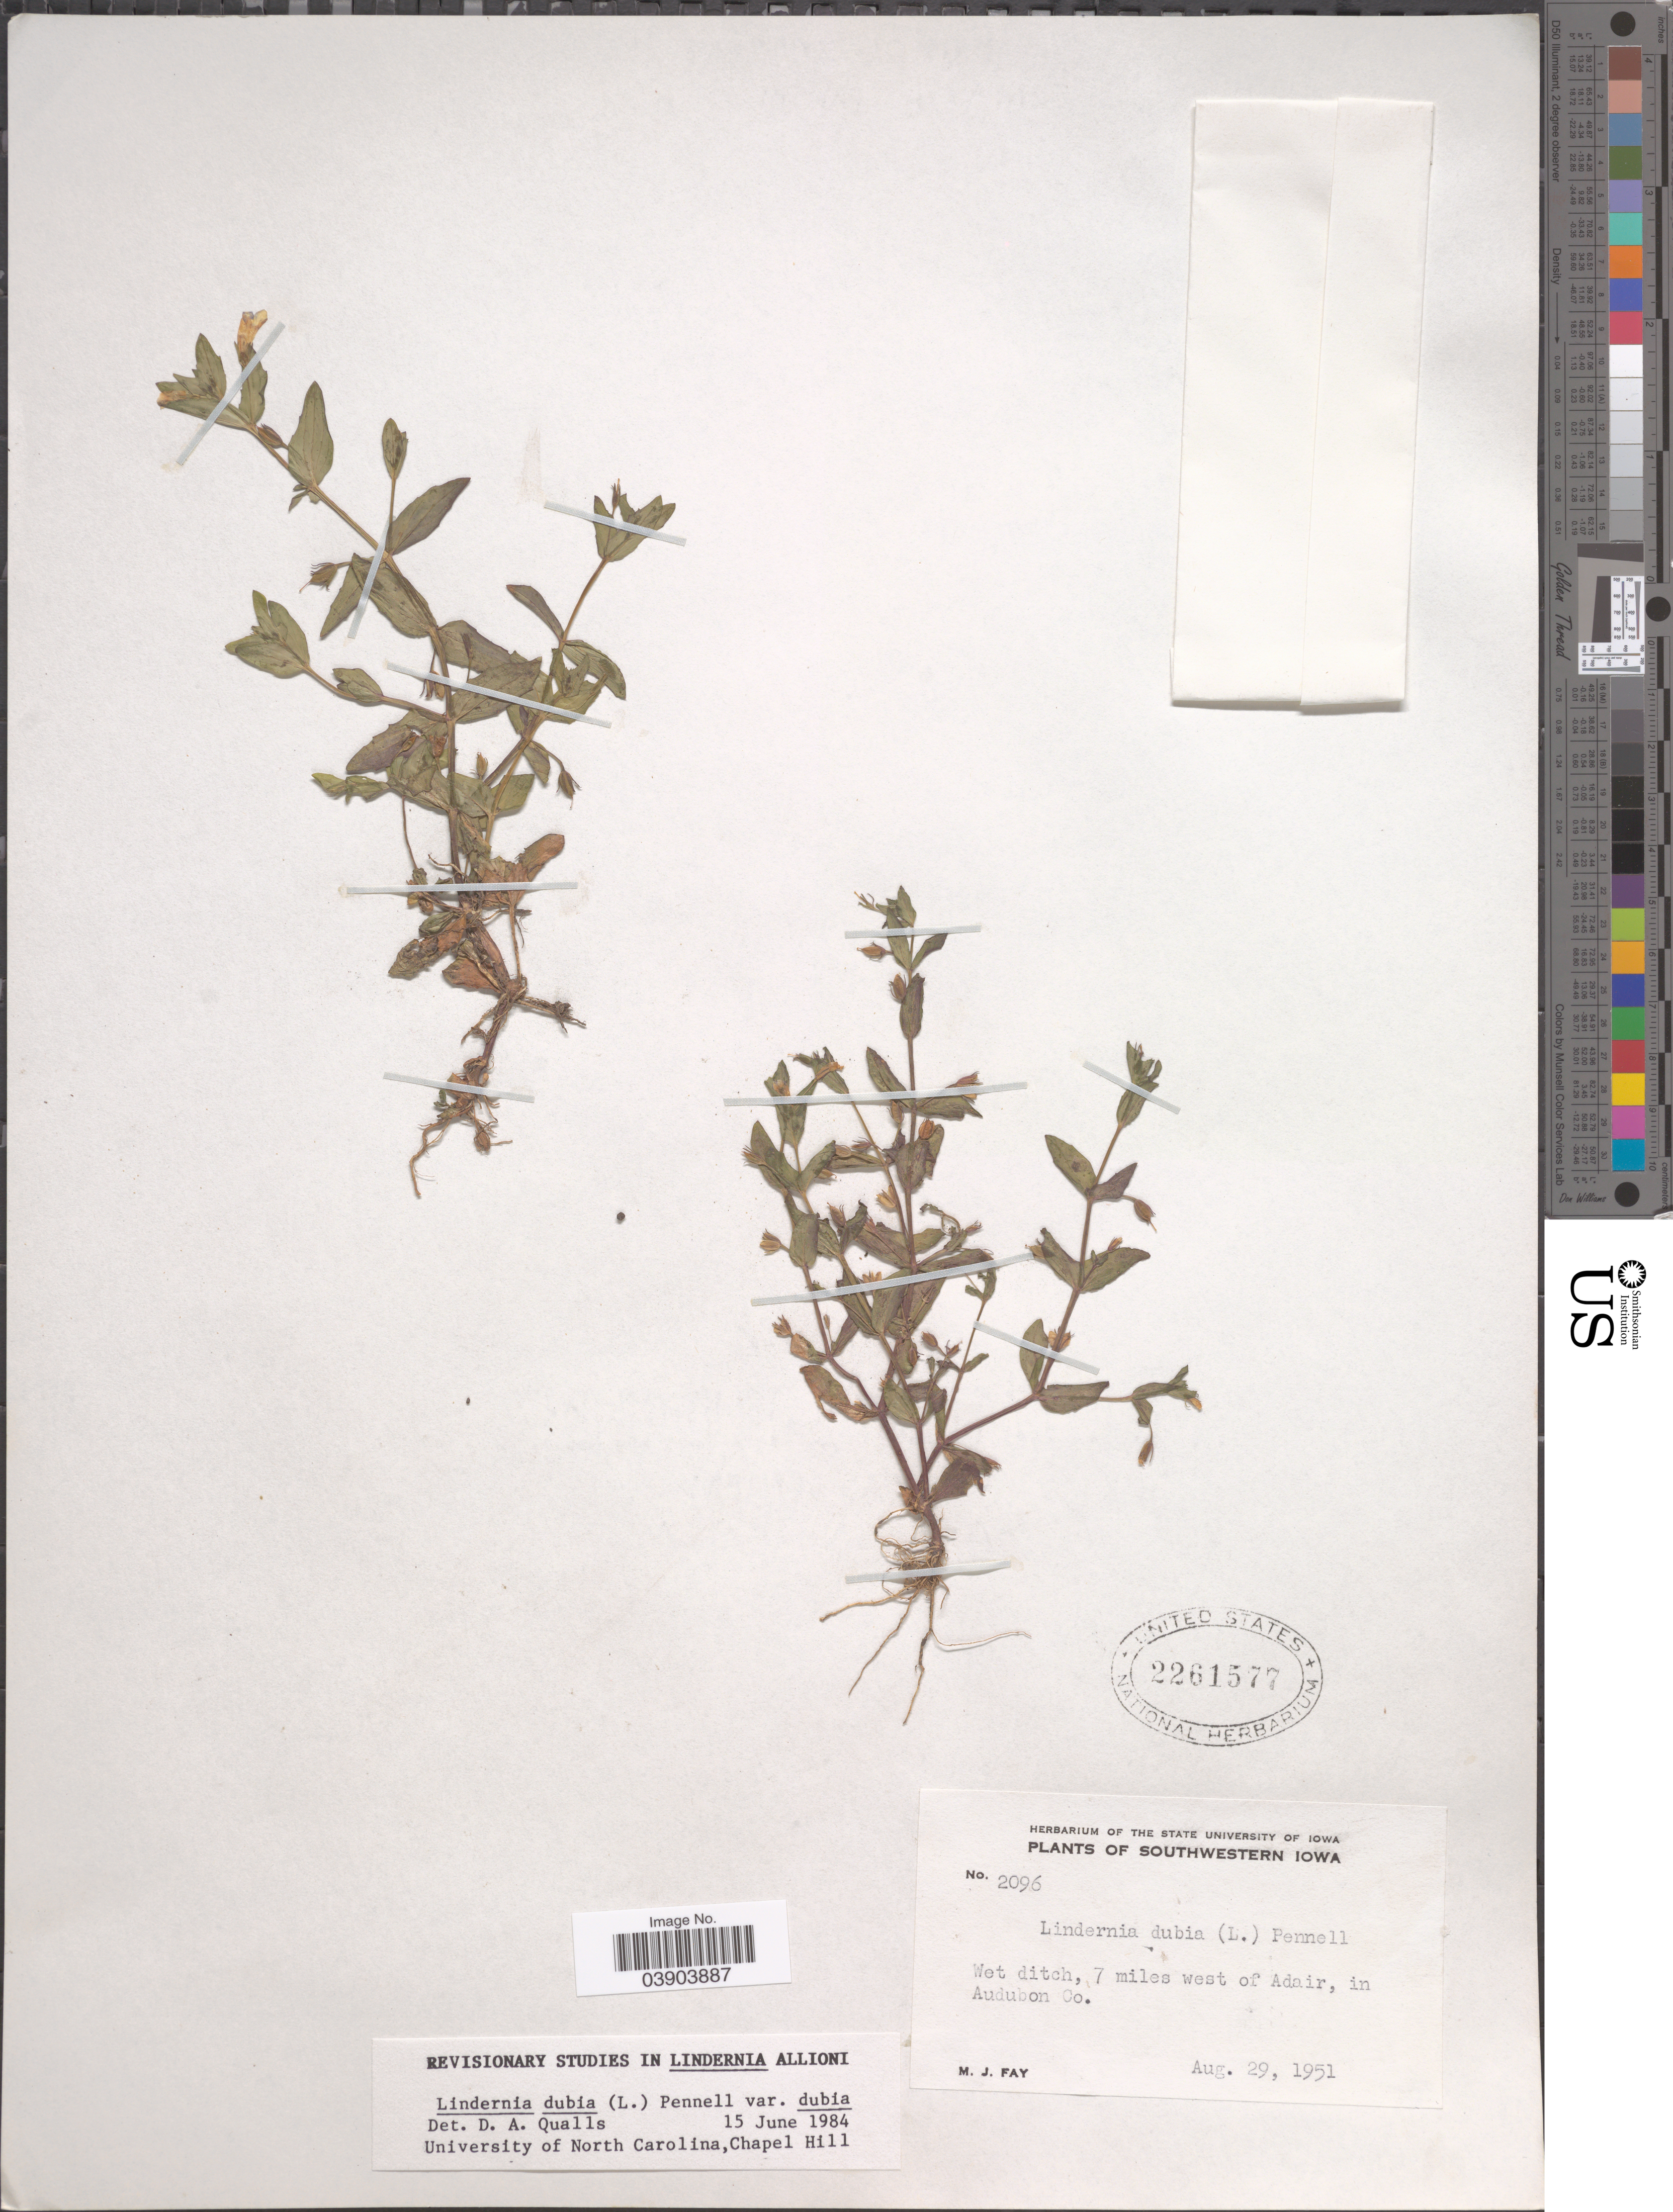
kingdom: Plantae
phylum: Tracheophyta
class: Magnoliopsida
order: Lamiales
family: Linderniaceae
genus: Lindernia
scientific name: Lindernia dubia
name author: (L.) Pennell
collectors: M. Fay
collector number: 2096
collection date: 1951-08-29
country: United States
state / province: Iowa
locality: Southwestern Iowa. 7 miles west of Adair, in Audubon Co.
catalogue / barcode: US 2261577